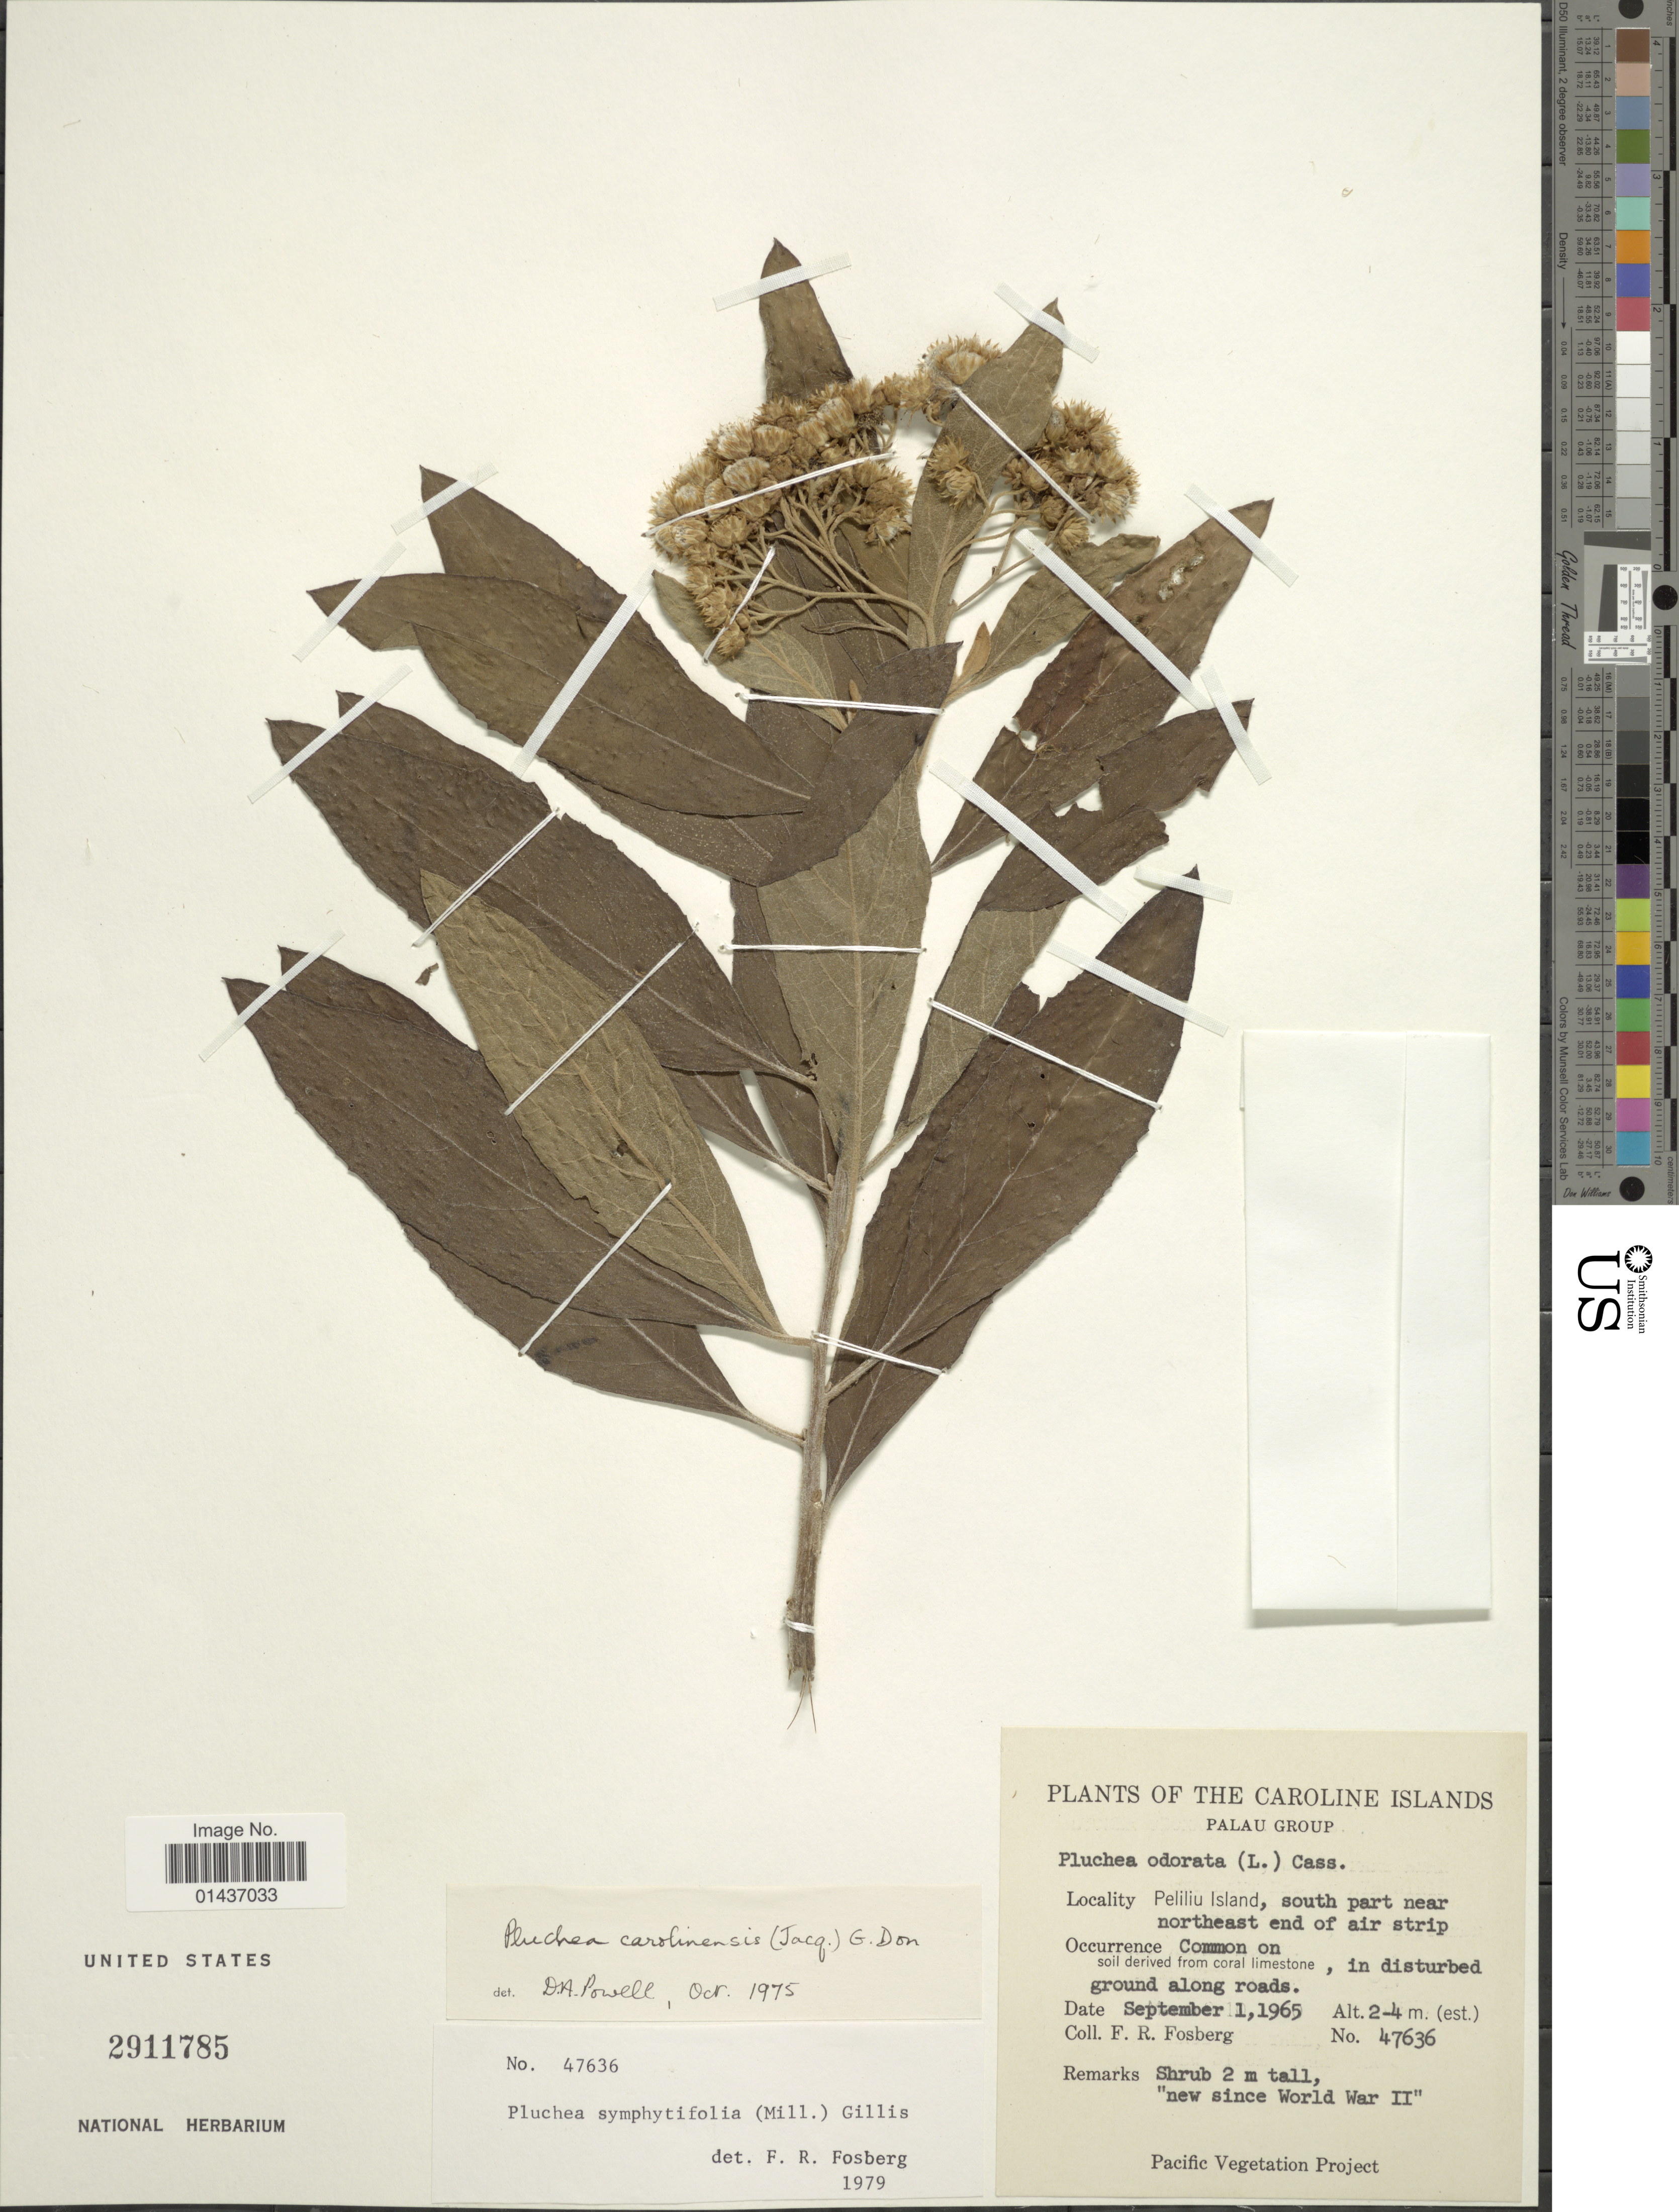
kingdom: Plantae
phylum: Tracheophyta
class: Magnoliopsida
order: Asterales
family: Asteraceae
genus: Pluchea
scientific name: Pluchea carolinensis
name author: (Jacq.) D. Don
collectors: F. R. Fosberg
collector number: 47636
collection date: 1965-09-01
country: Palau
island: Beliliou [Peleliu]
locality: Palau Group, Peliliu Island, south part near northeast end of air strip, in disturbed ground along roads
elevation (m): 2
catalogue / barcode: US 2911785